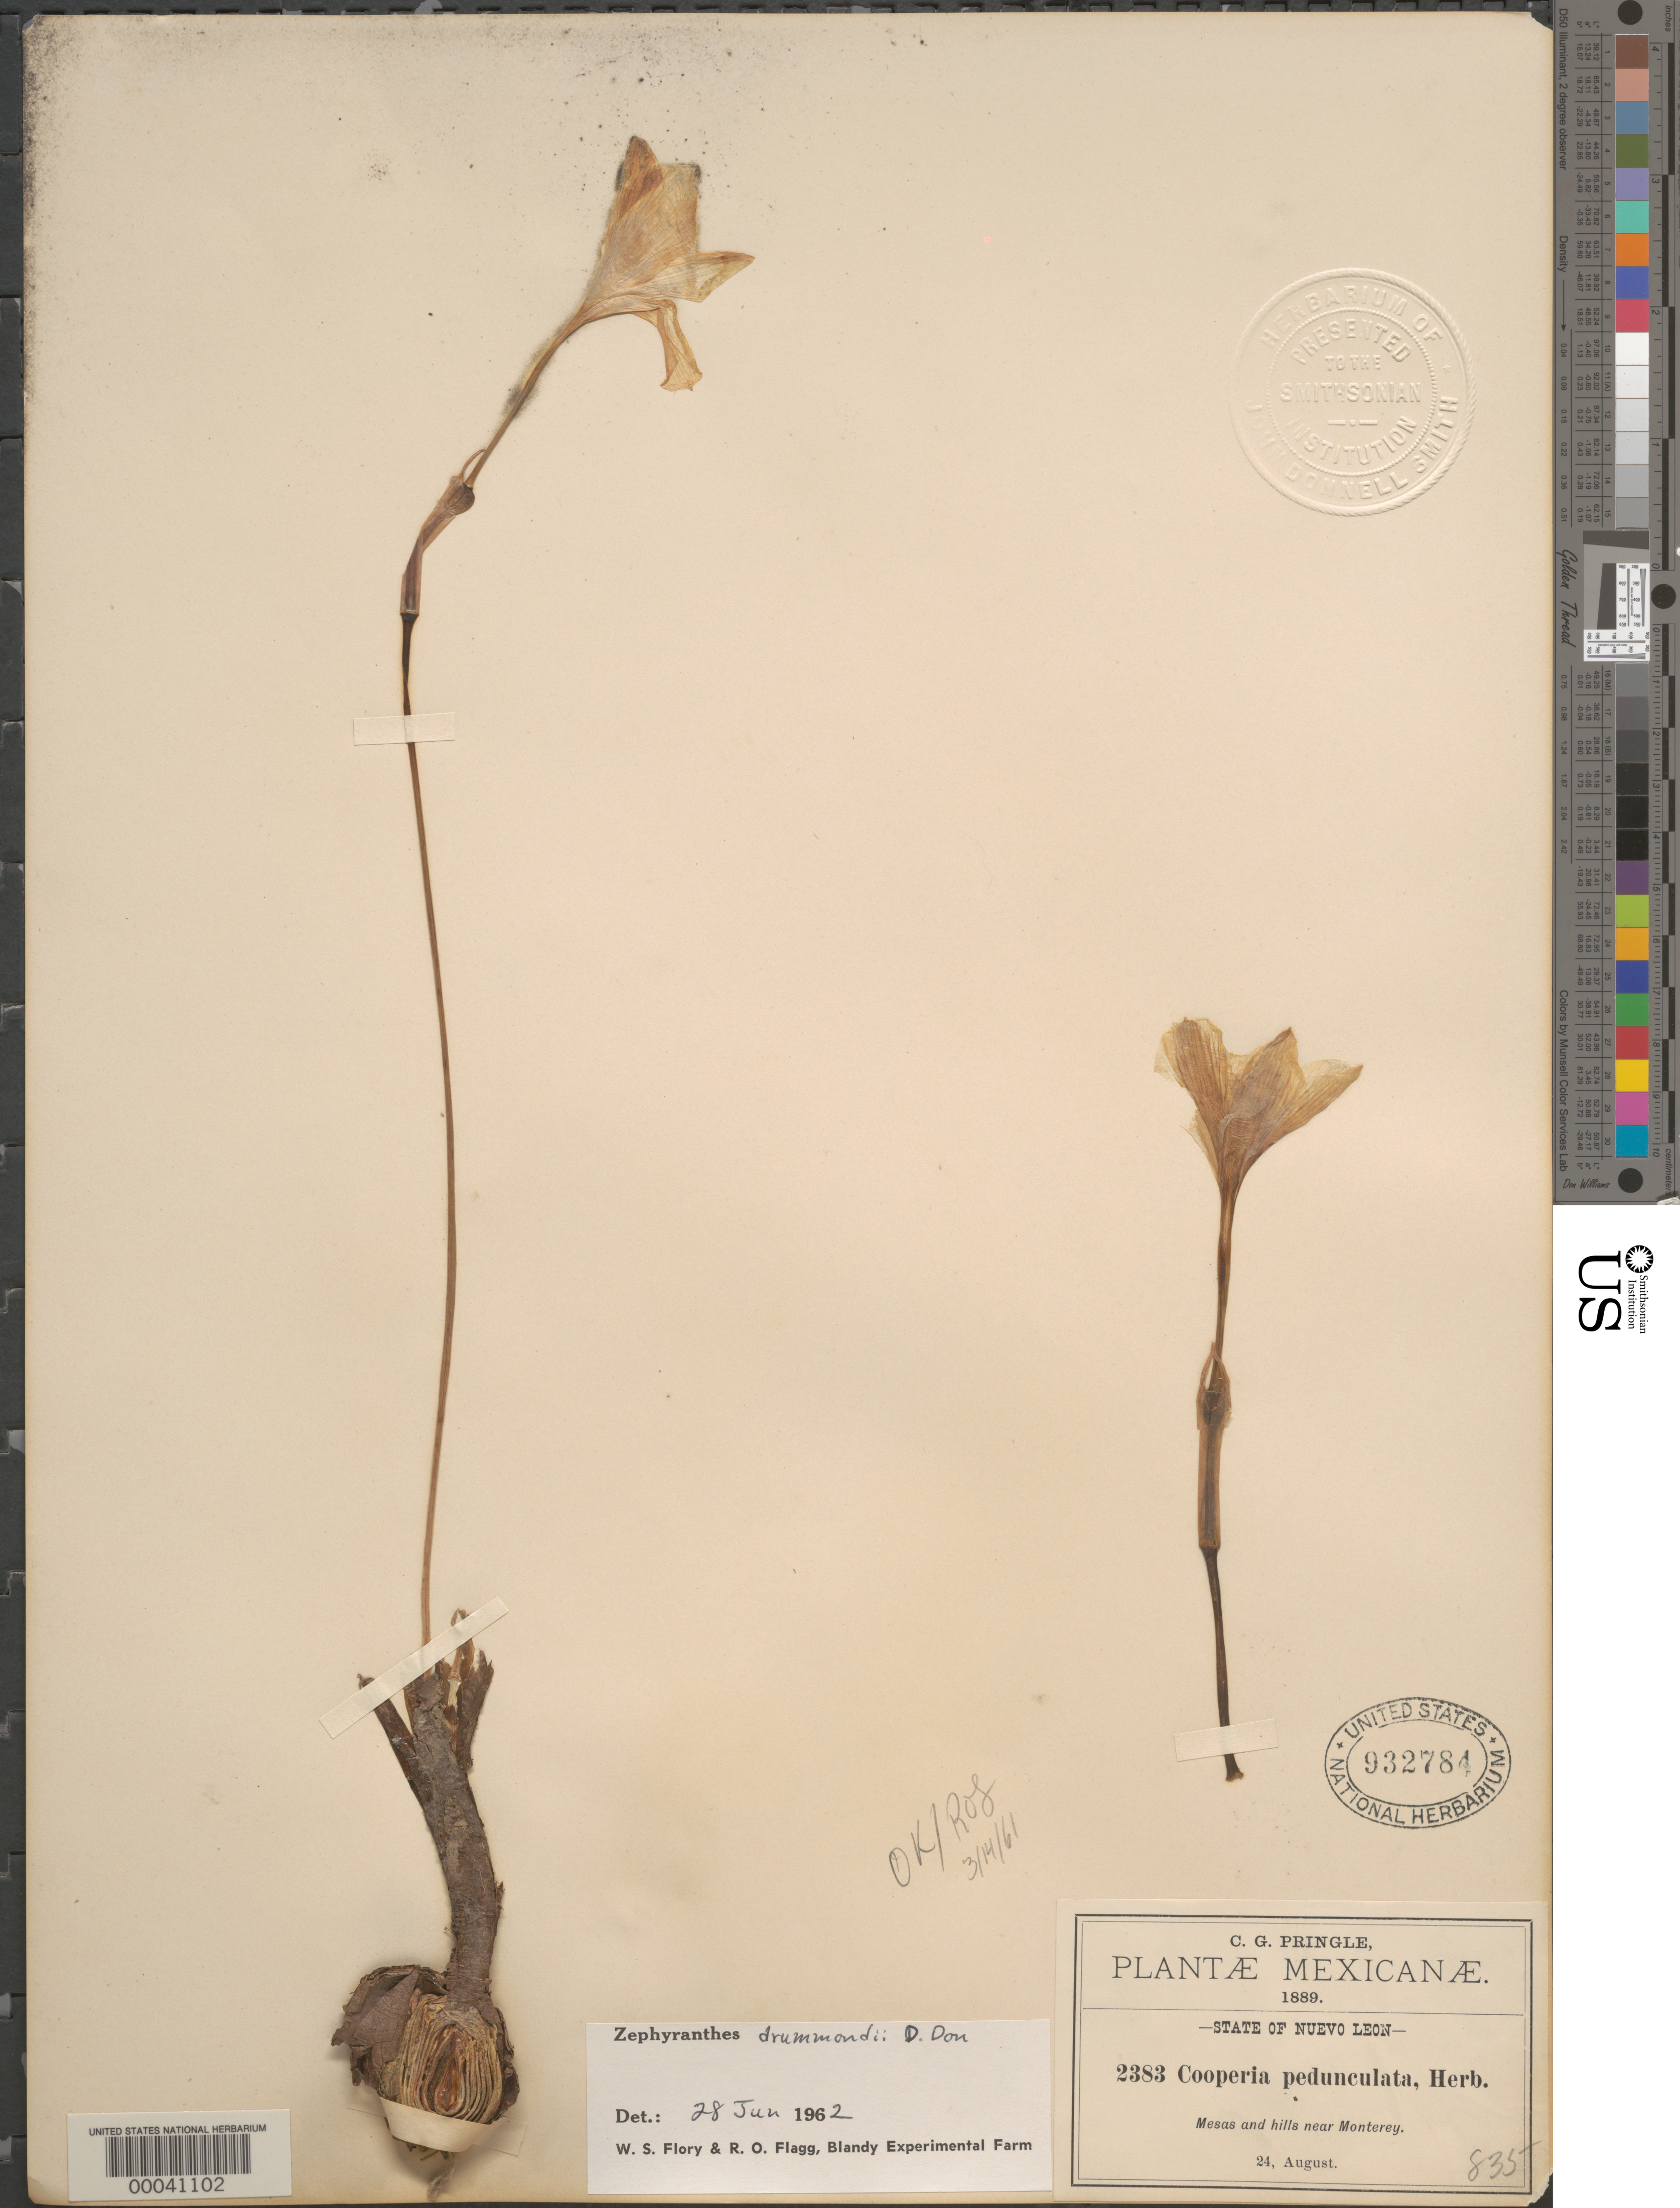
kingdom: Plantae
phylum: Tracheophyta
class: Liliopsida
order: Asparagales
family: Amaryllidaceae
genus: Zephyranthes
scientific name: Zephyranthes drummondii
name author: D. Don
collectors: C. G. Pringle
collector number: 2383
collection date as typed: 24 Aug 1889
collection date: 1889-08-24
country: Mexico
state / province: Nuevo León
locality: Near Monterrey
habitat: Mesas and hills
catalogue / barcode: US 932784